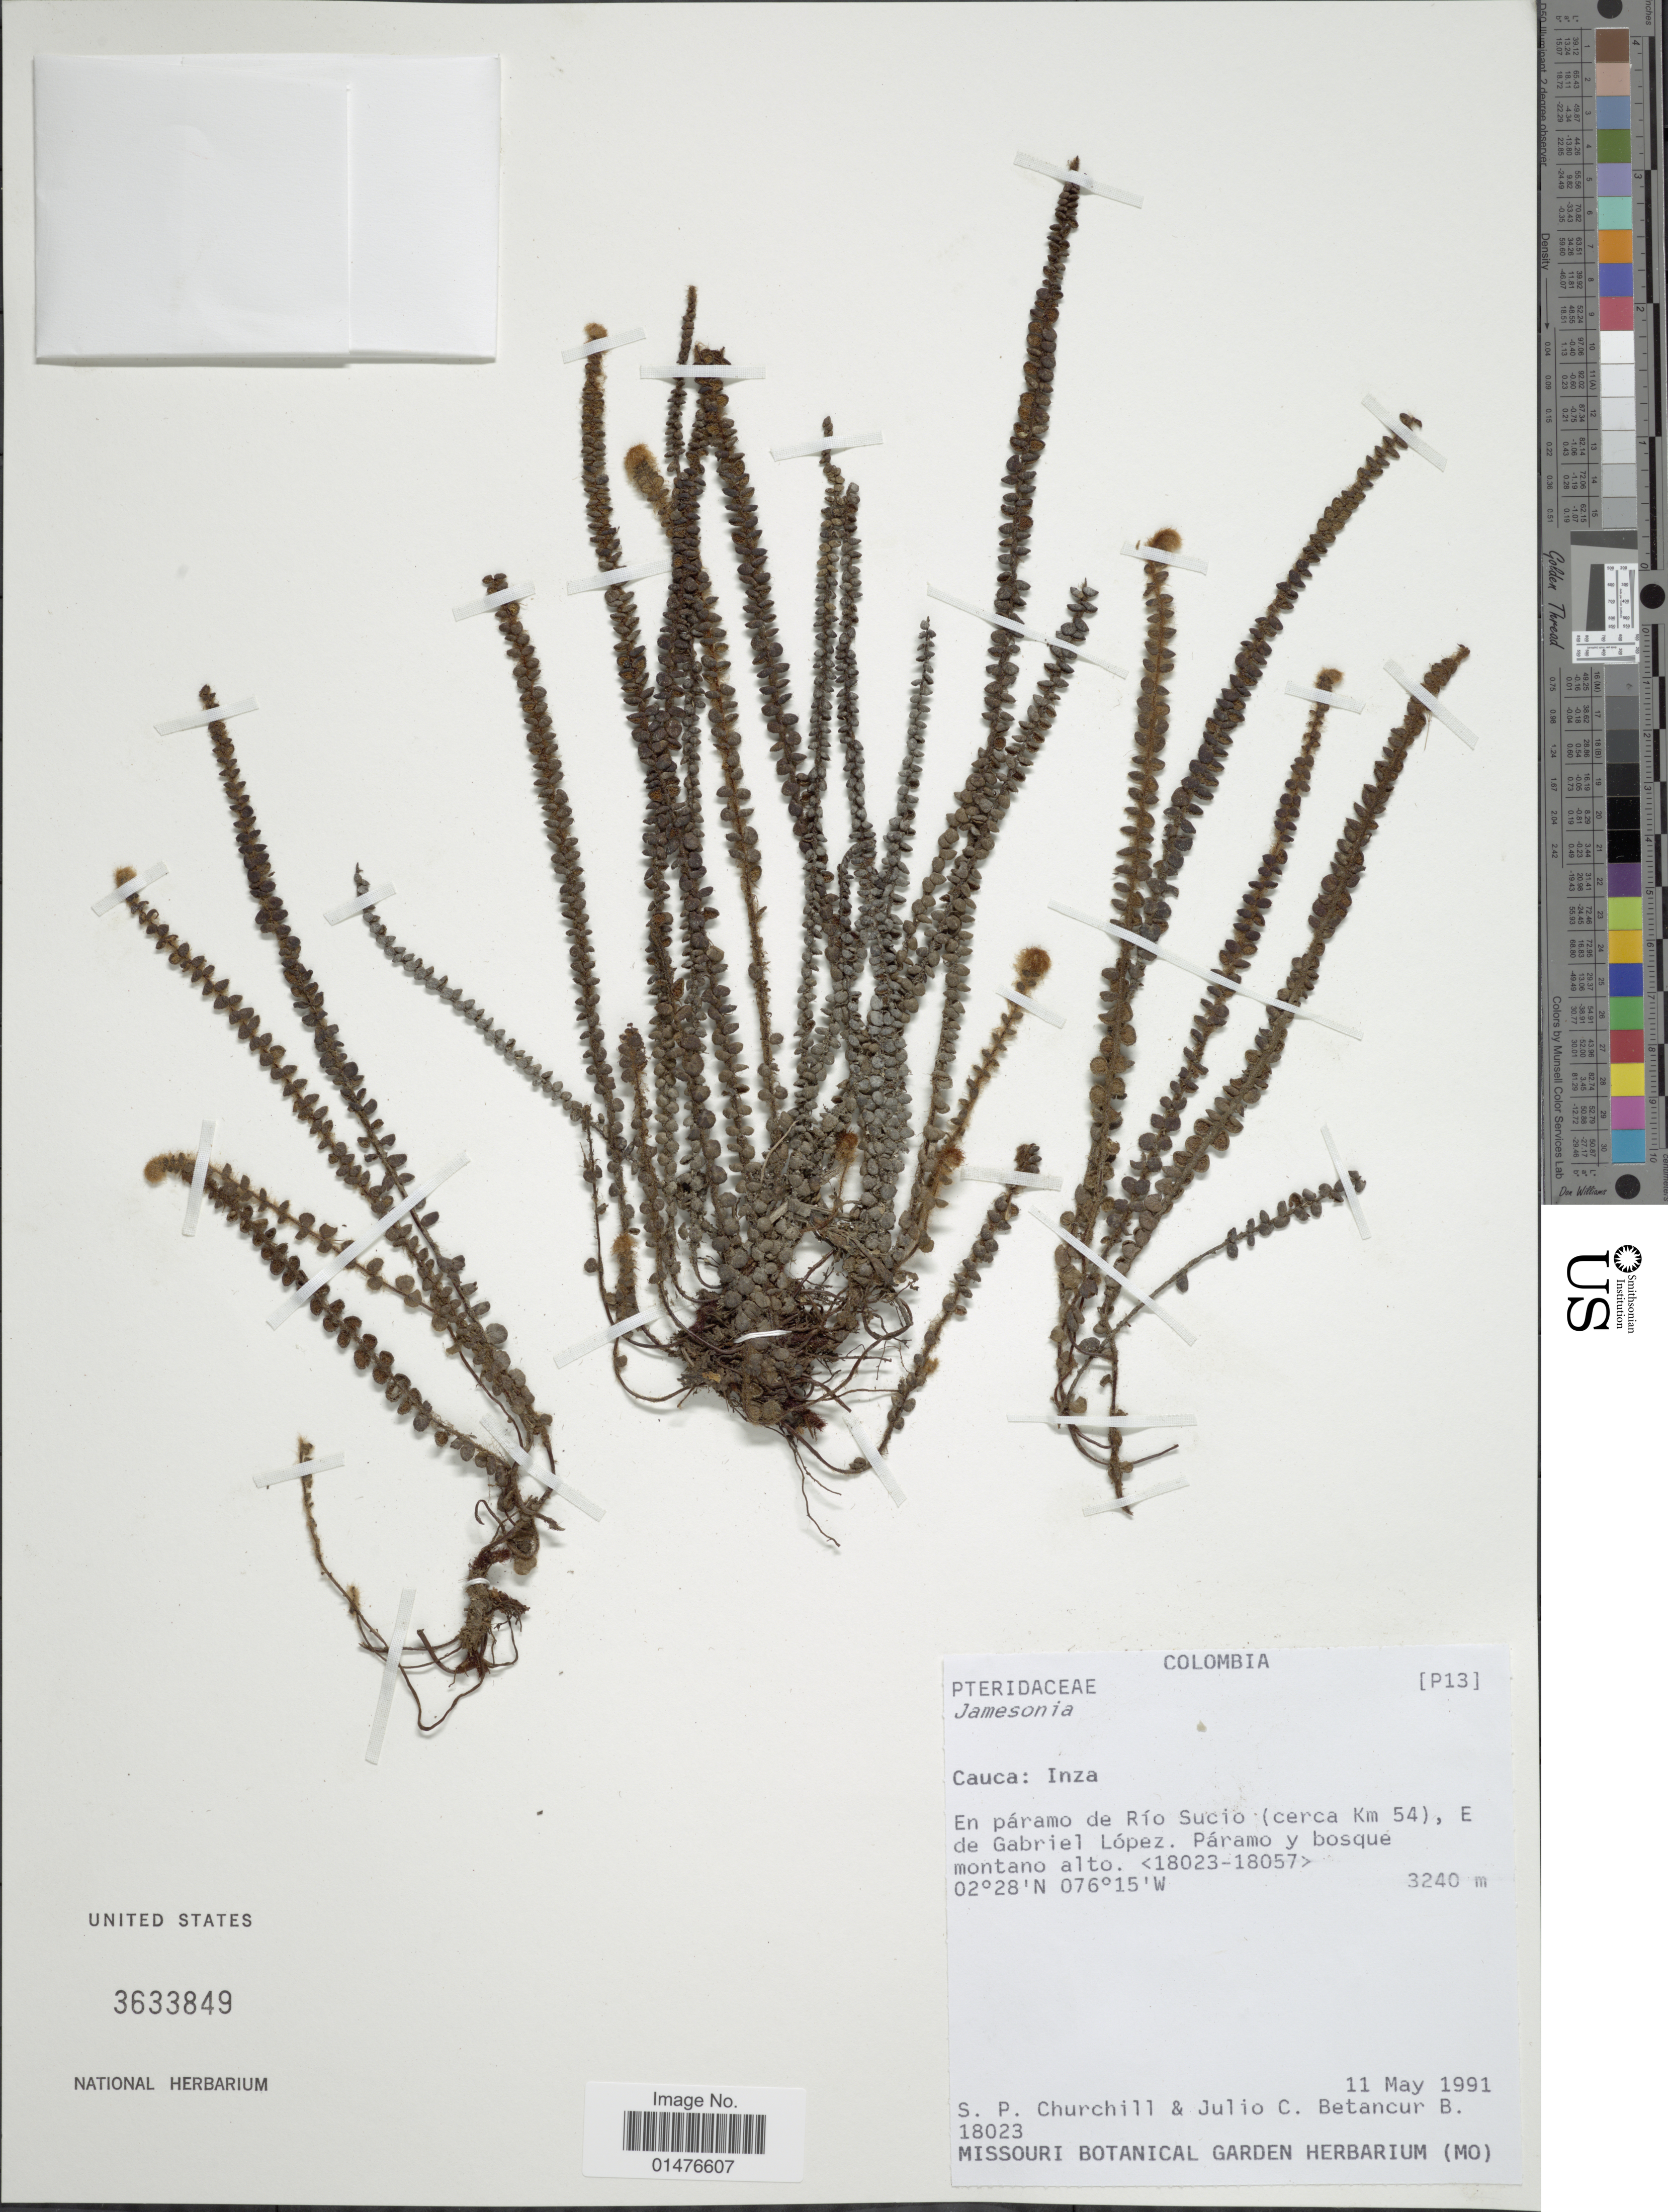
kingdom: Plantae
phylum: Tracheophyta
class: Polypodiopsida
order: Polypodiales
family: Pteridaceae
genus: Jamesonia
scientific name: Jamesonia sp.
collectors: S. Churchill & J. Betancur-B.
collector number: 18023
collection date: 1991-05-11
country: Colombia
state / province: Cauca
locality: Inza. En Páramo de Río Sucio (cerca Km 54), E de Gabriel López. Páramo y bosque montano alto.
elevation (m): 3240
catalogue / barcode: US 3622849